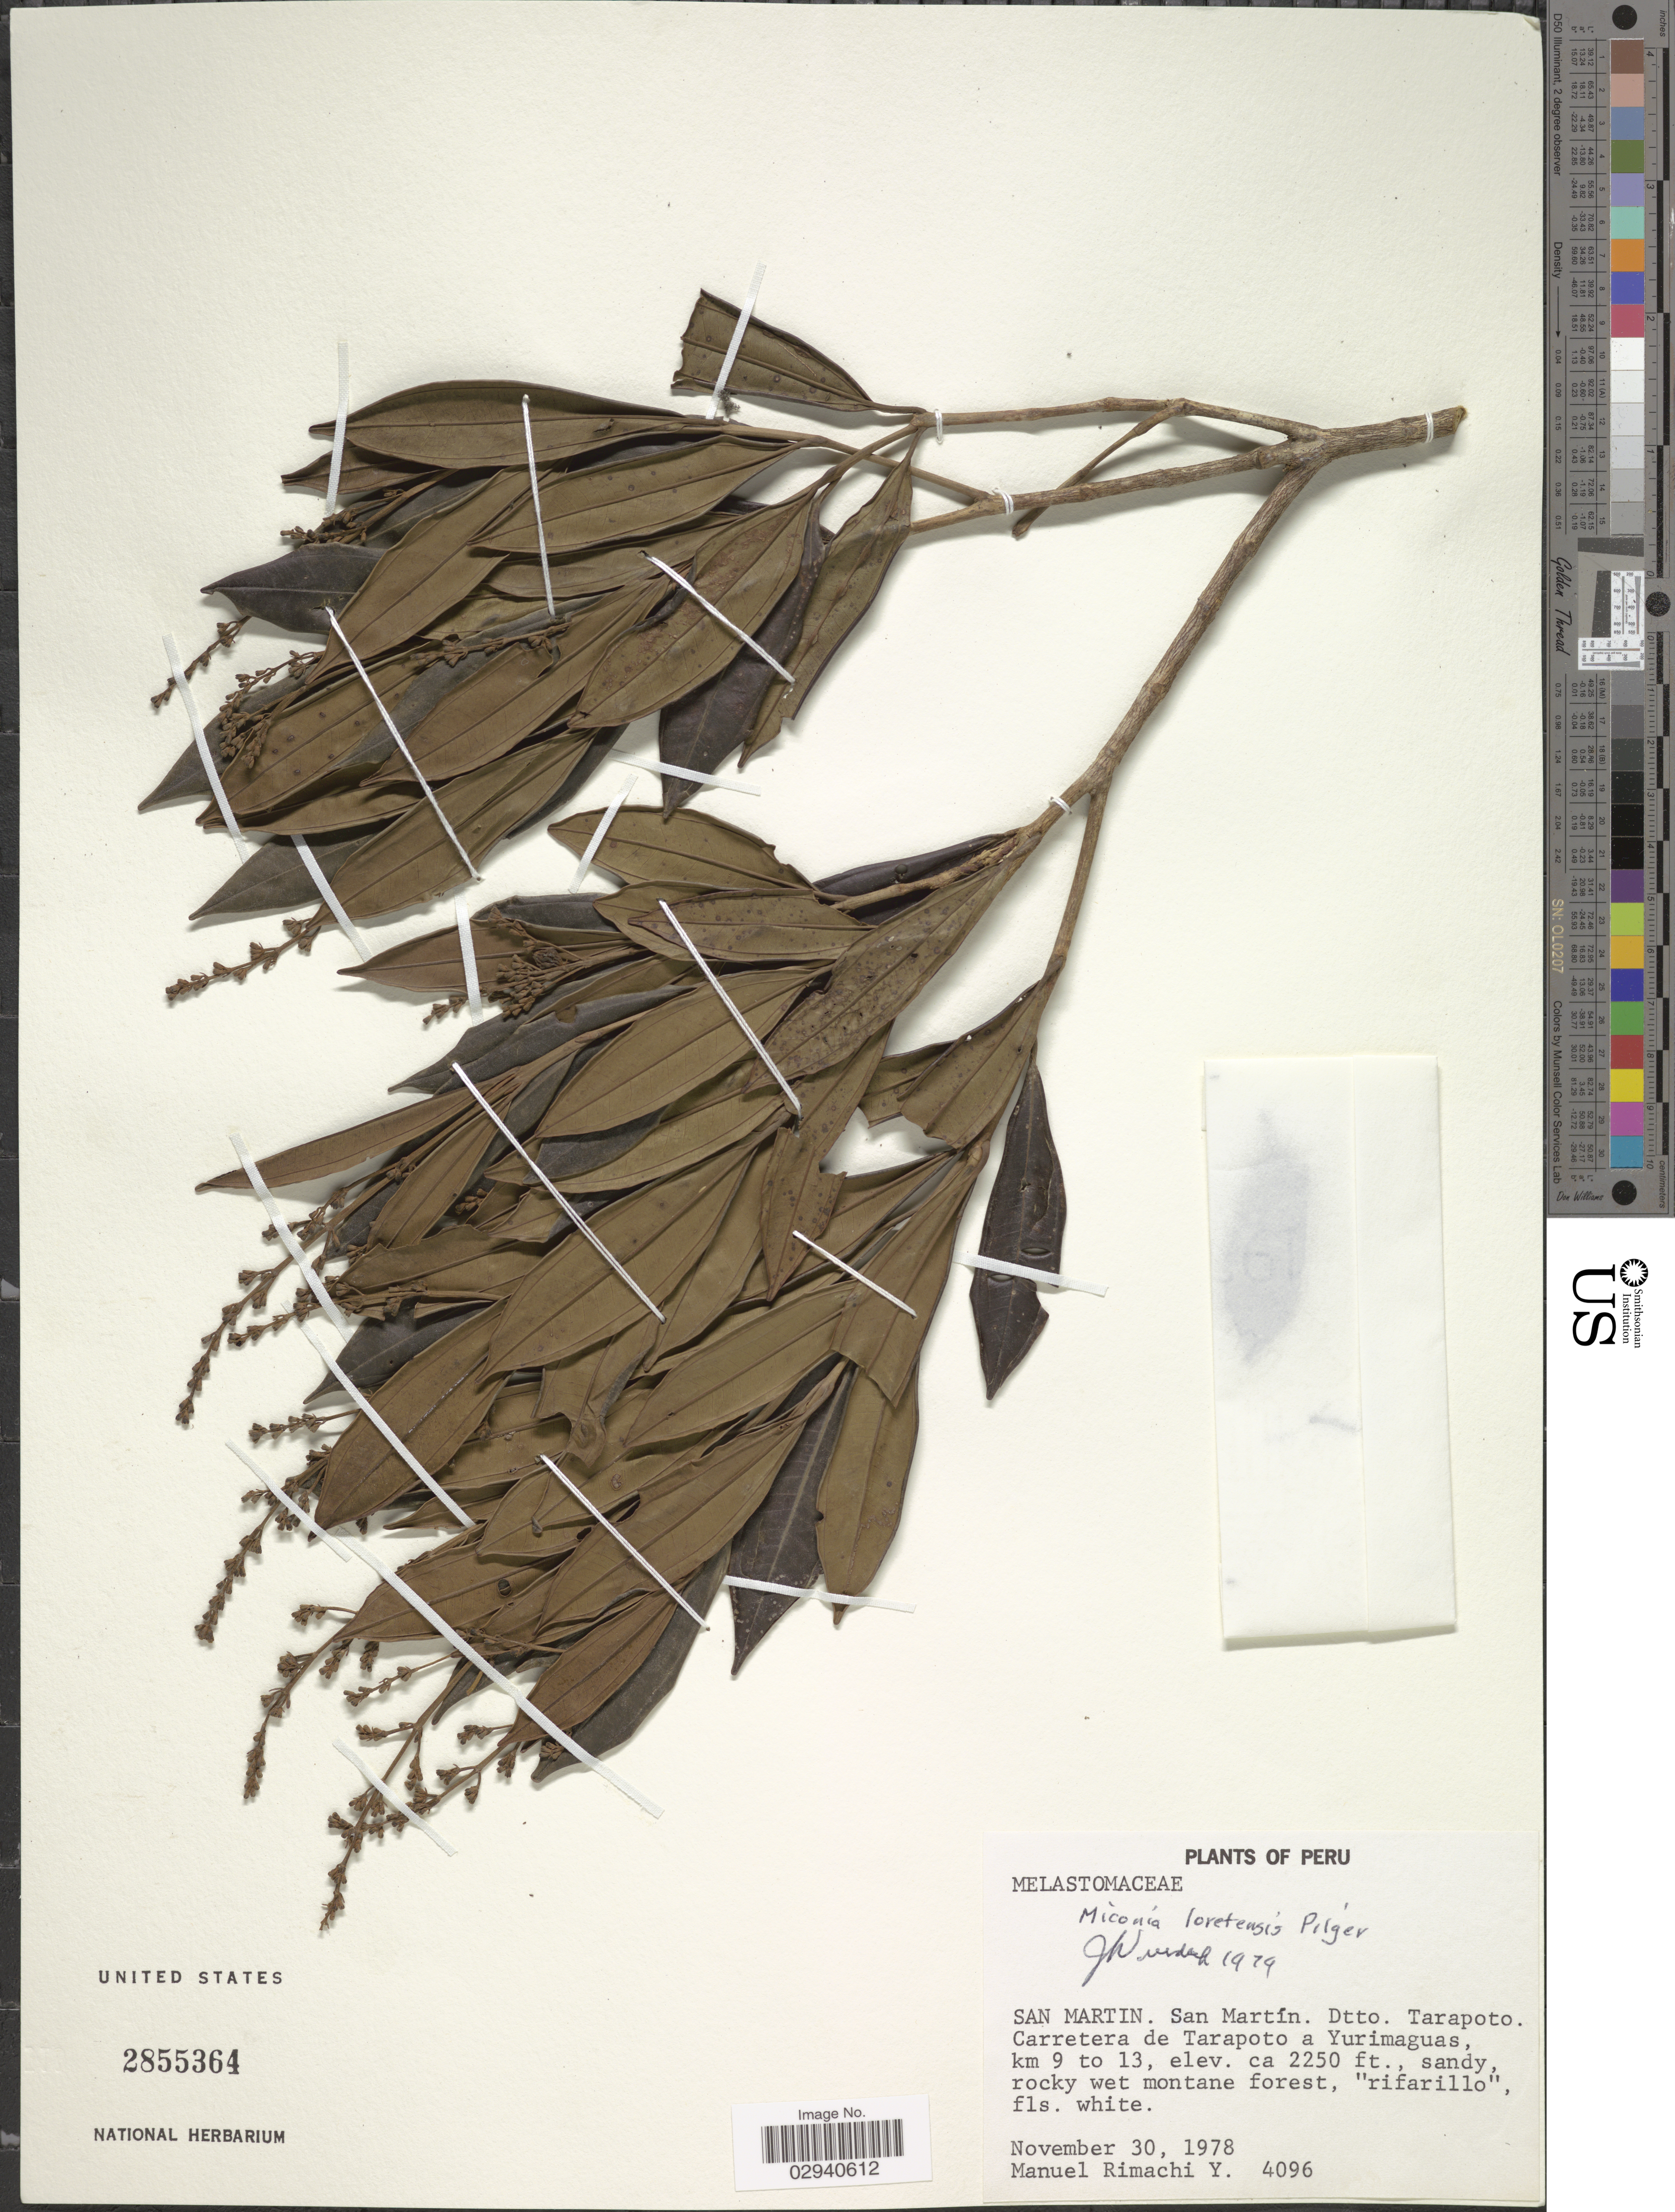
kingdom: Plantae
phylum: Tracheophyta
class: Magnoliopsida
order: Myrtales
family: Melastomataceae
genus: Miconia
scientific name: Miconia loretensis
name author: Pilg.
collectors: M. Rimachi Y.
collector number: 4096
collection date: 1978-11-30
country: Peru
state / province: San Martín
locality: Dtto. Tarapoto. Carretera de Tarapoto a Yurimaguas, km 9 to 13.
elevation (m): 686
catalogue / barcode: US 2855364